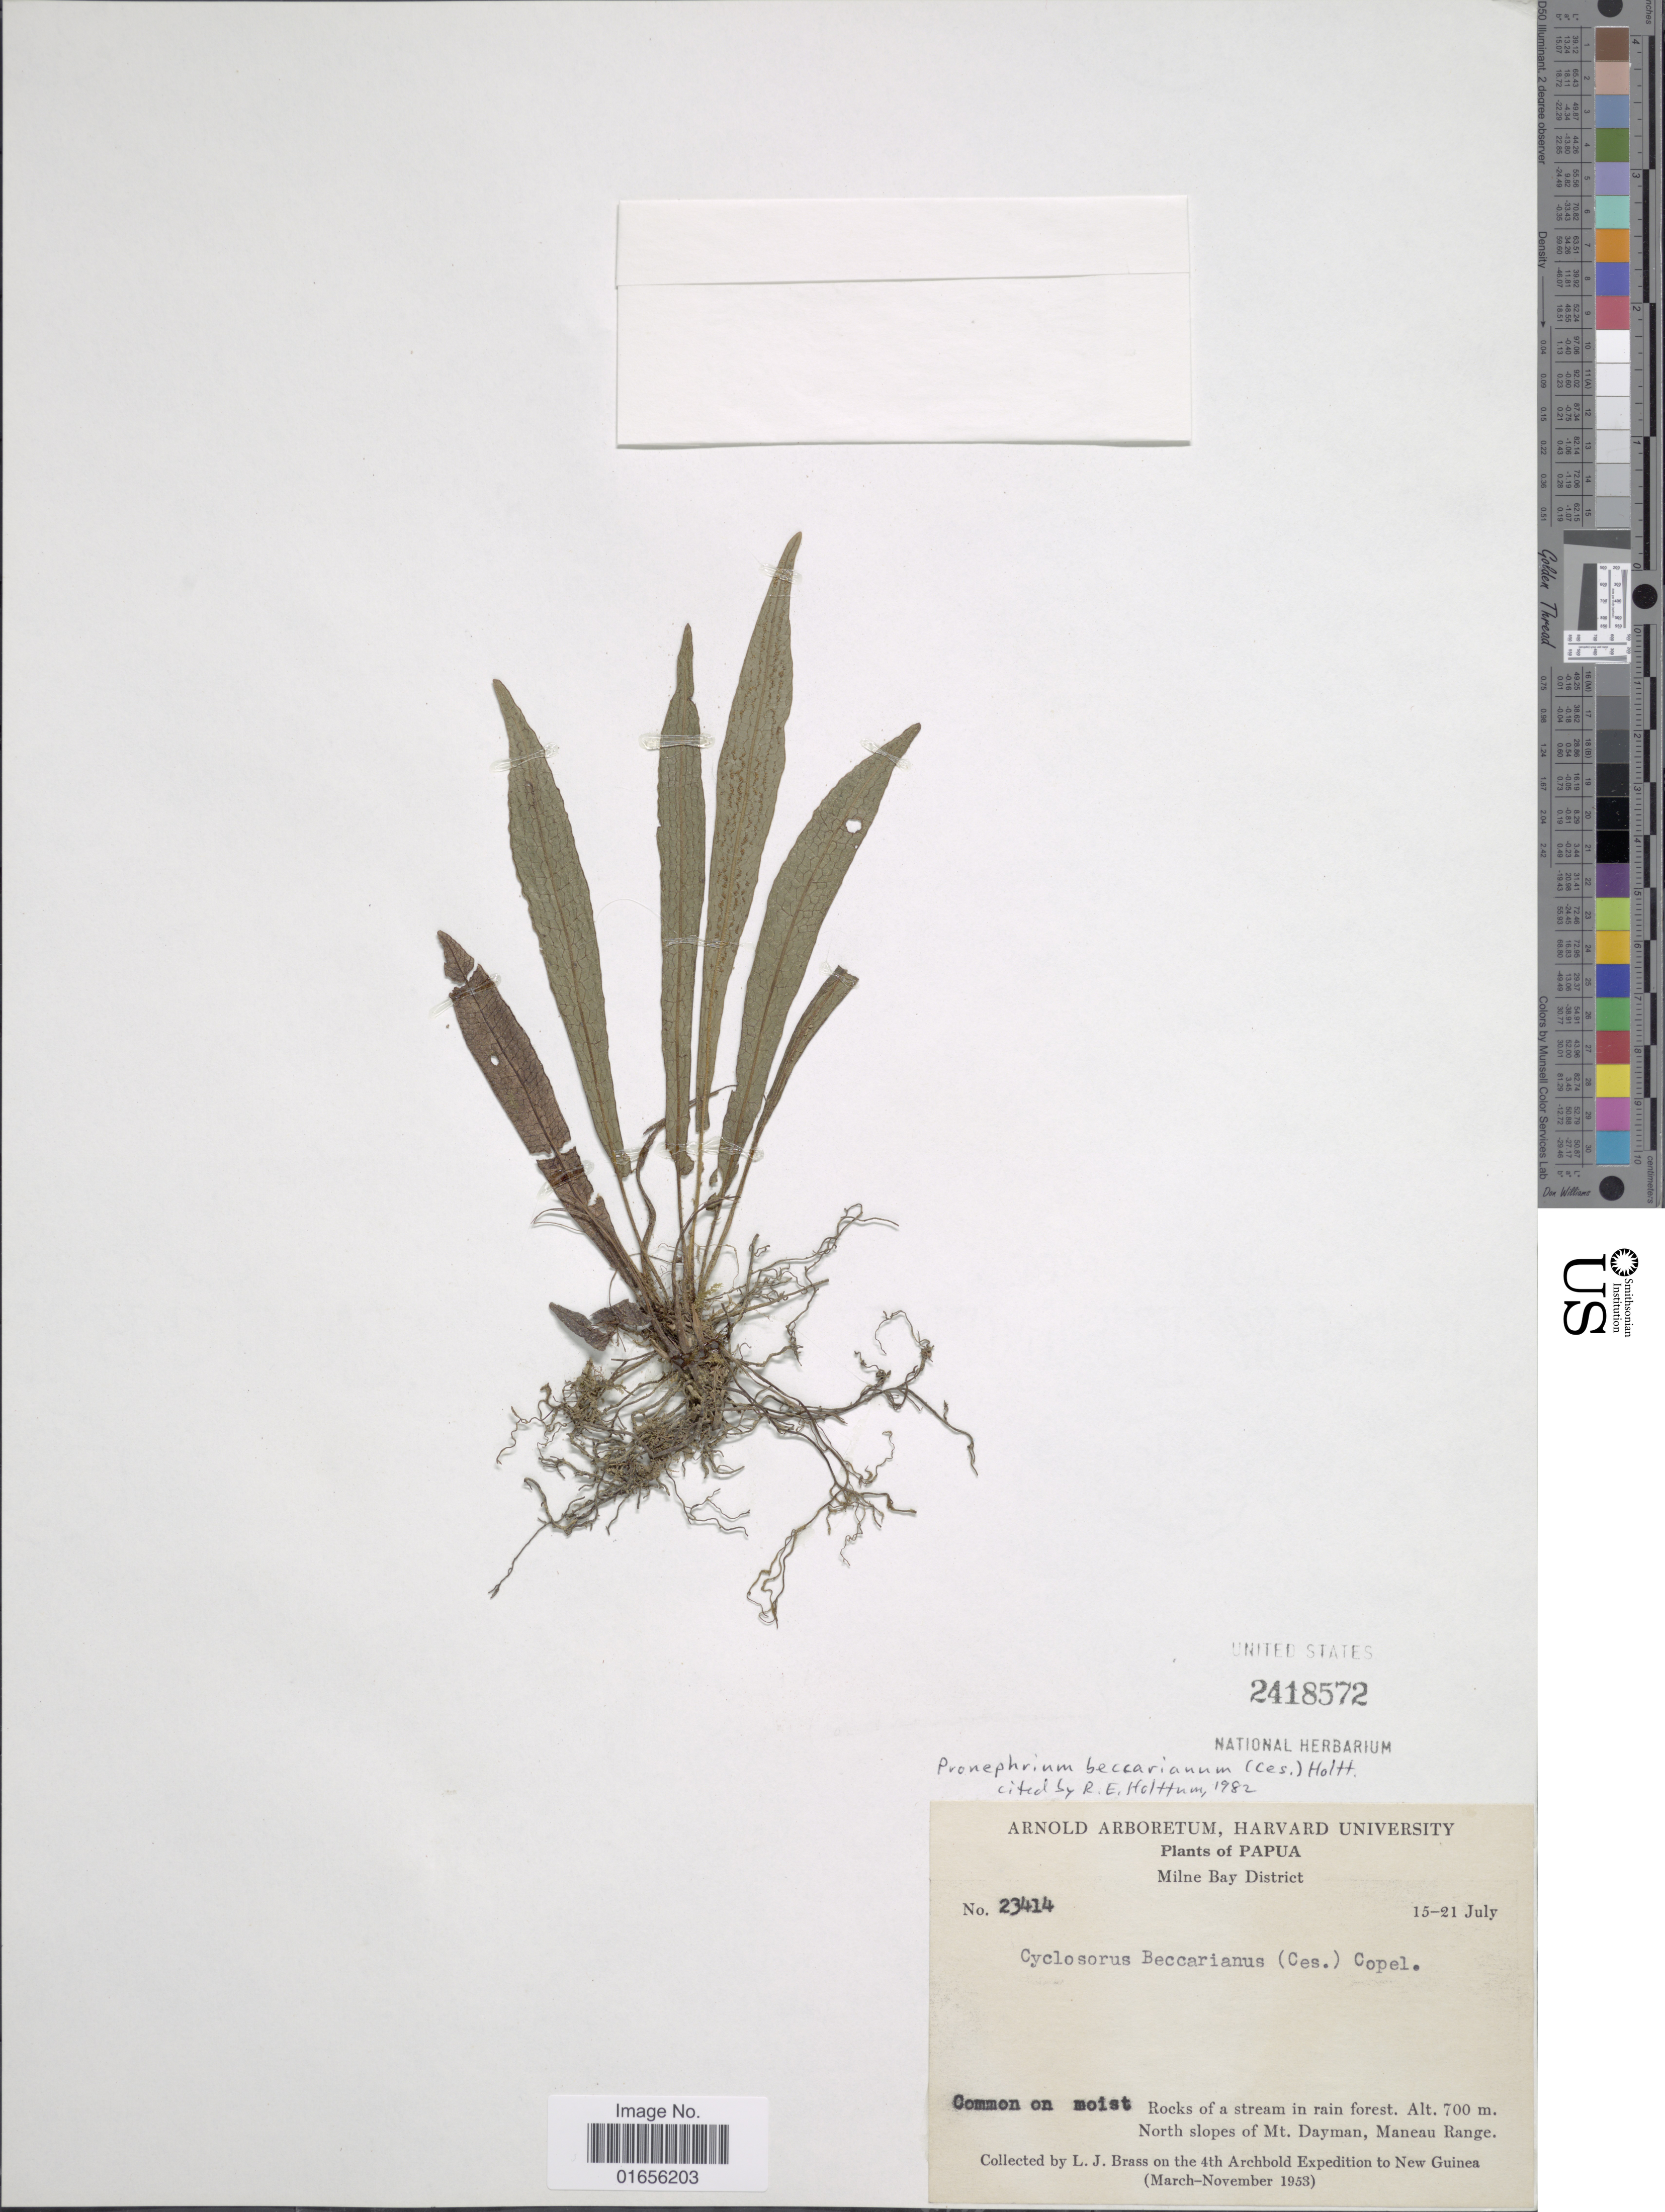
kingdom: Plantae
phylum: Tracheophyta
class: Polypodiopsida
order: Polypodiales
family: Thelypteridaceae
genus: Pronephrium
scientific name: Pronephrium beccarianum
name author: (Ces.) Holttum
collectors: L. J. Brass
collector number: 23414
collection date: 1953-07-15/1953-07-21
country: Papua New Guinea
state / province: Milne Bay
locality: Papua, Milne Bay District, North slopes of Mt. Dayman, Maneau Range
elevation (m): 700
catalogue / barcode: US 2418572